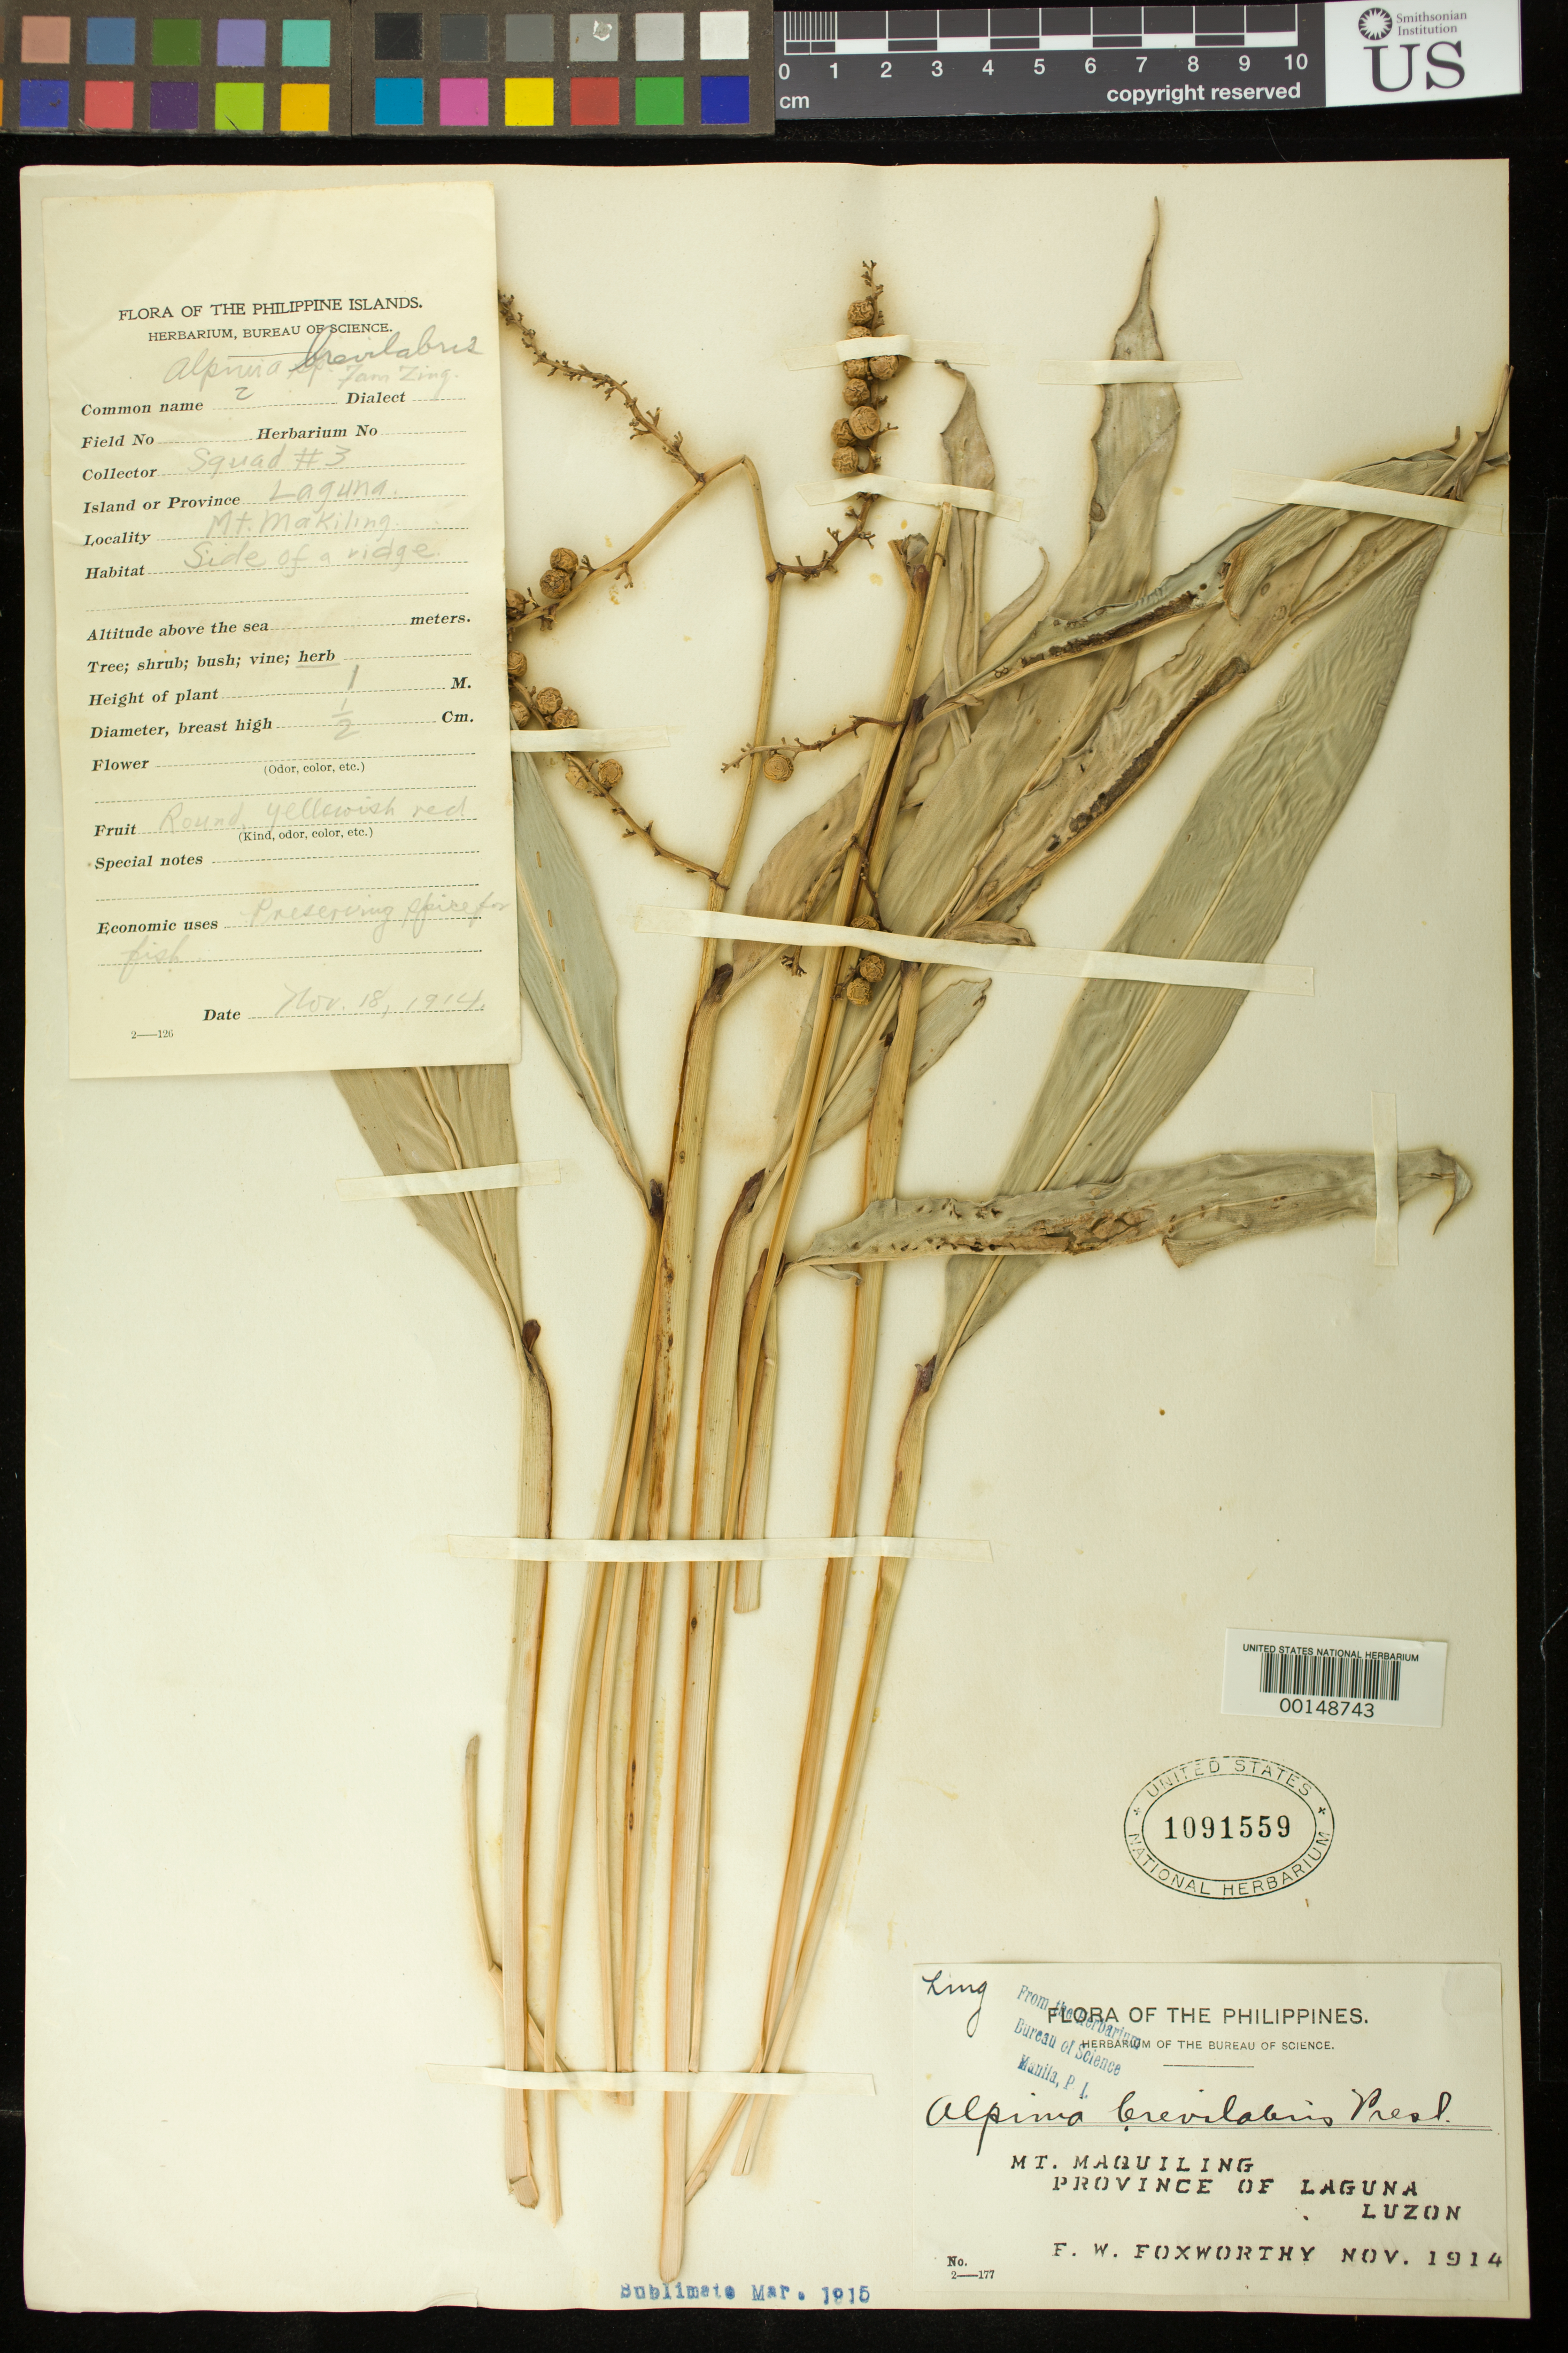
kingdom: Plantae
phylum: Tracheophyta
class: Liliopsida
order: Zingiberales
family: Zingiberaceae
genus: Alpinia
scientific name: Alpinia brevilabris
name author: C. Presl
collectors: F. W. Foxworthy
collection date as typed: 18 Nov 1914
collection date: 1914-11-18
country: Philippines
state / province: Calabarzon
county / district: Laguna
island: Luzon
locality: Mt. Maquiling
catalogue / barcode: US 1091559